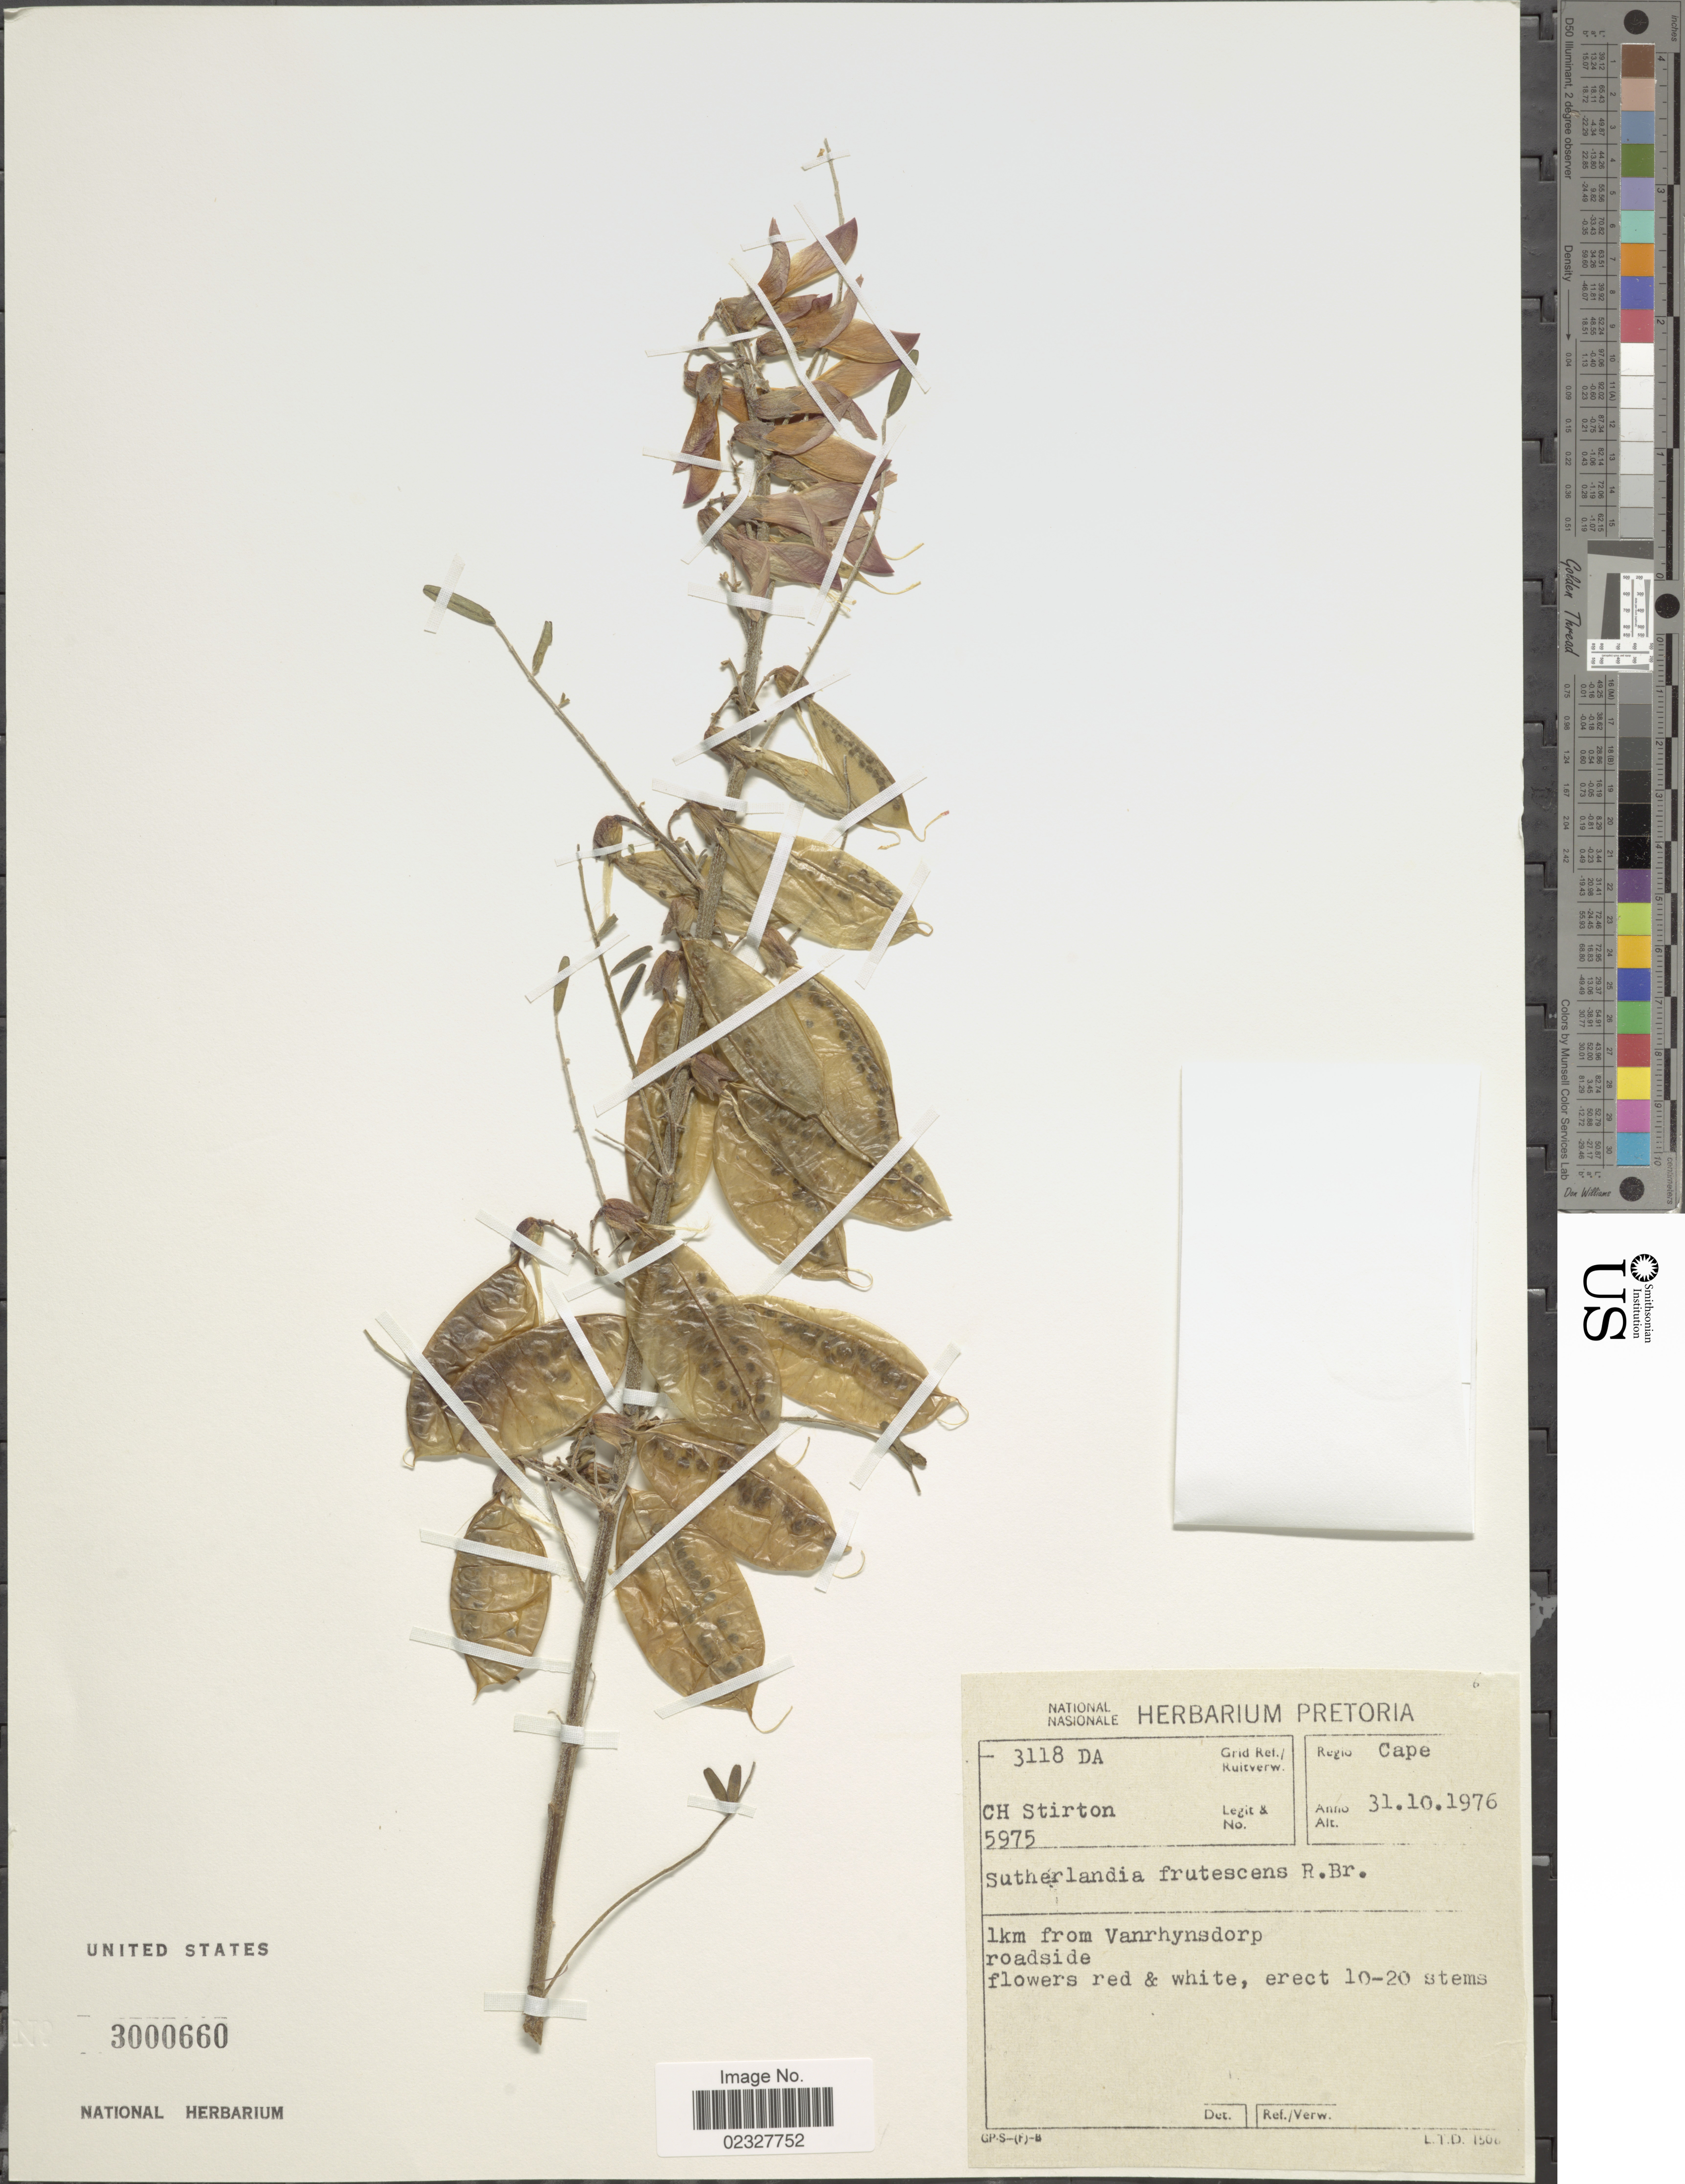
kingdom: Plantae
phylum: Tracheophyta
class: Magnoliopsida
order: Fabales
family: Fabaceae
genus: Sutherlandia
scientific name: Sutherlandia frutescens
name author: (L.) R. Br. ex W.T. Aiton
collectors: C. H. Stirton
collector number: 5975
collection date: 1976-10-31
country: South Africa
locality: Regio Cape, 1 km from vanrhynsdorp roadside.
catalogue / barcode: US 3000660